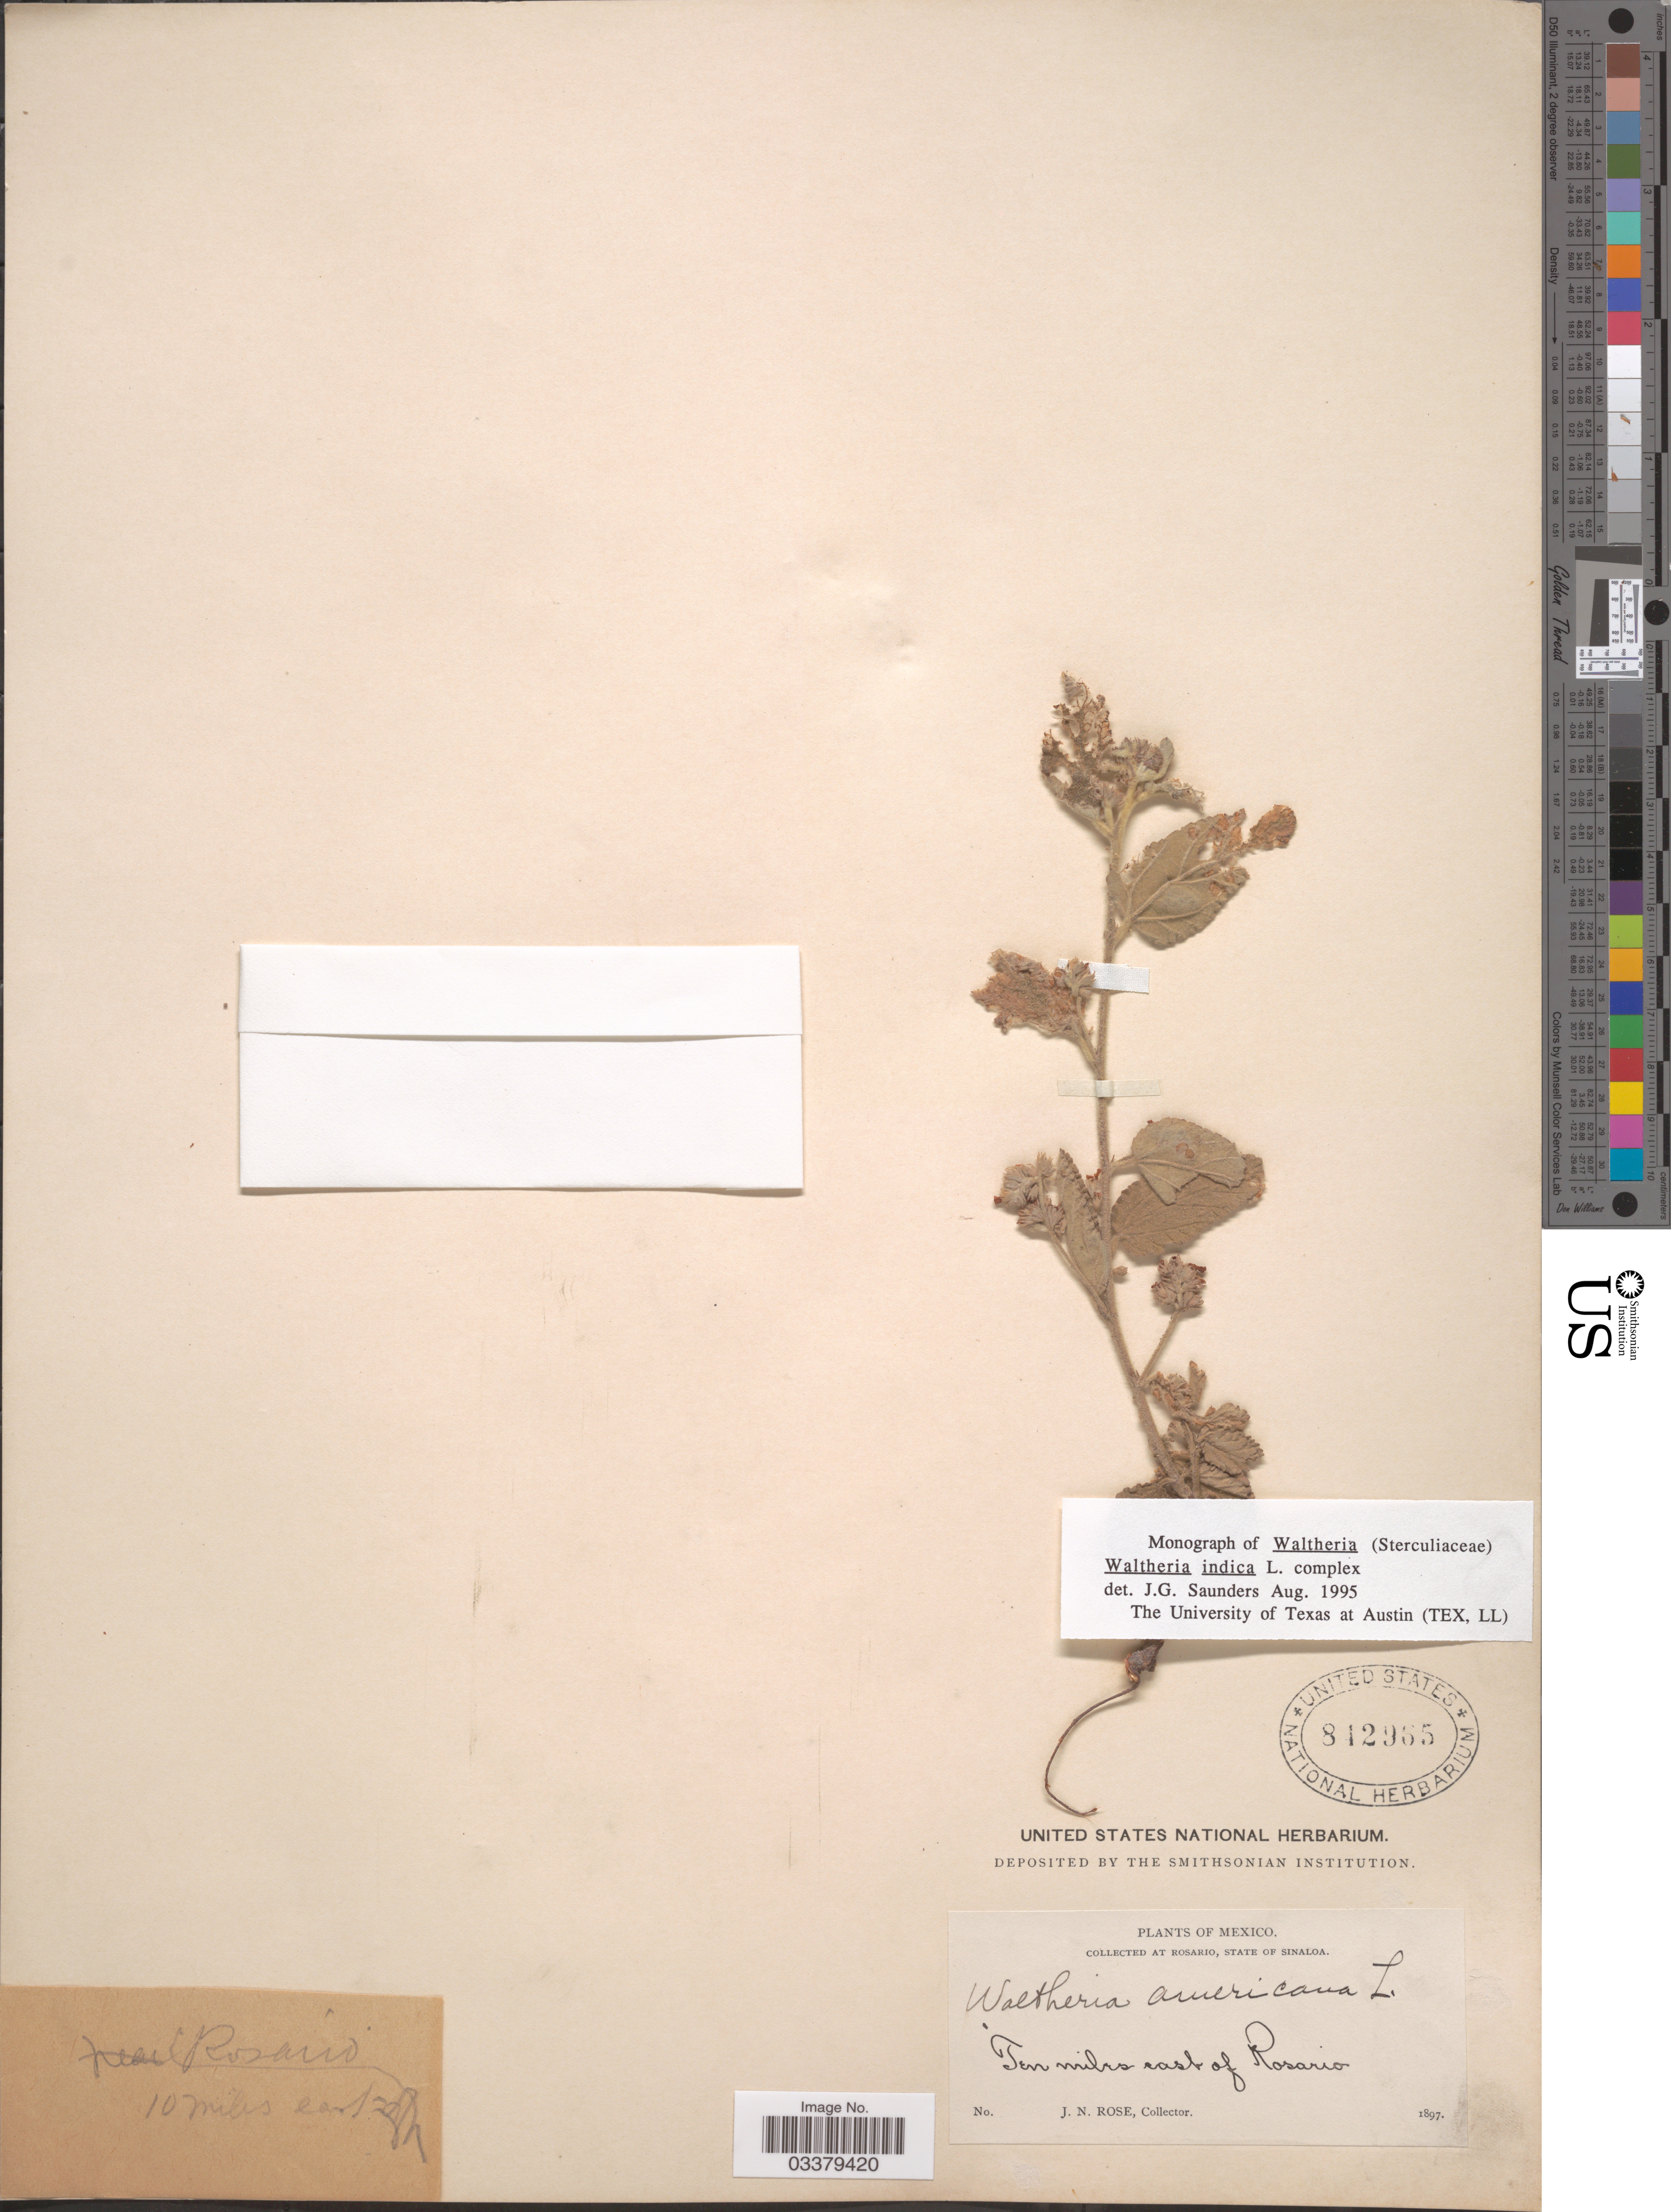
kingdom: Plantae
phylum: Tracheophyta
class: Magnoliopsida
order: Malvales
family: Malvaceae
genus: Waltheria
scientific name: Waltheria indica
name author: L.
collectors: J. N. Rose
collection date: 1897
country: Mexico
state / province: Sinaloa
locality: Rosario. Ten miles east of Rosario.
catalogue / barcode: US 842965